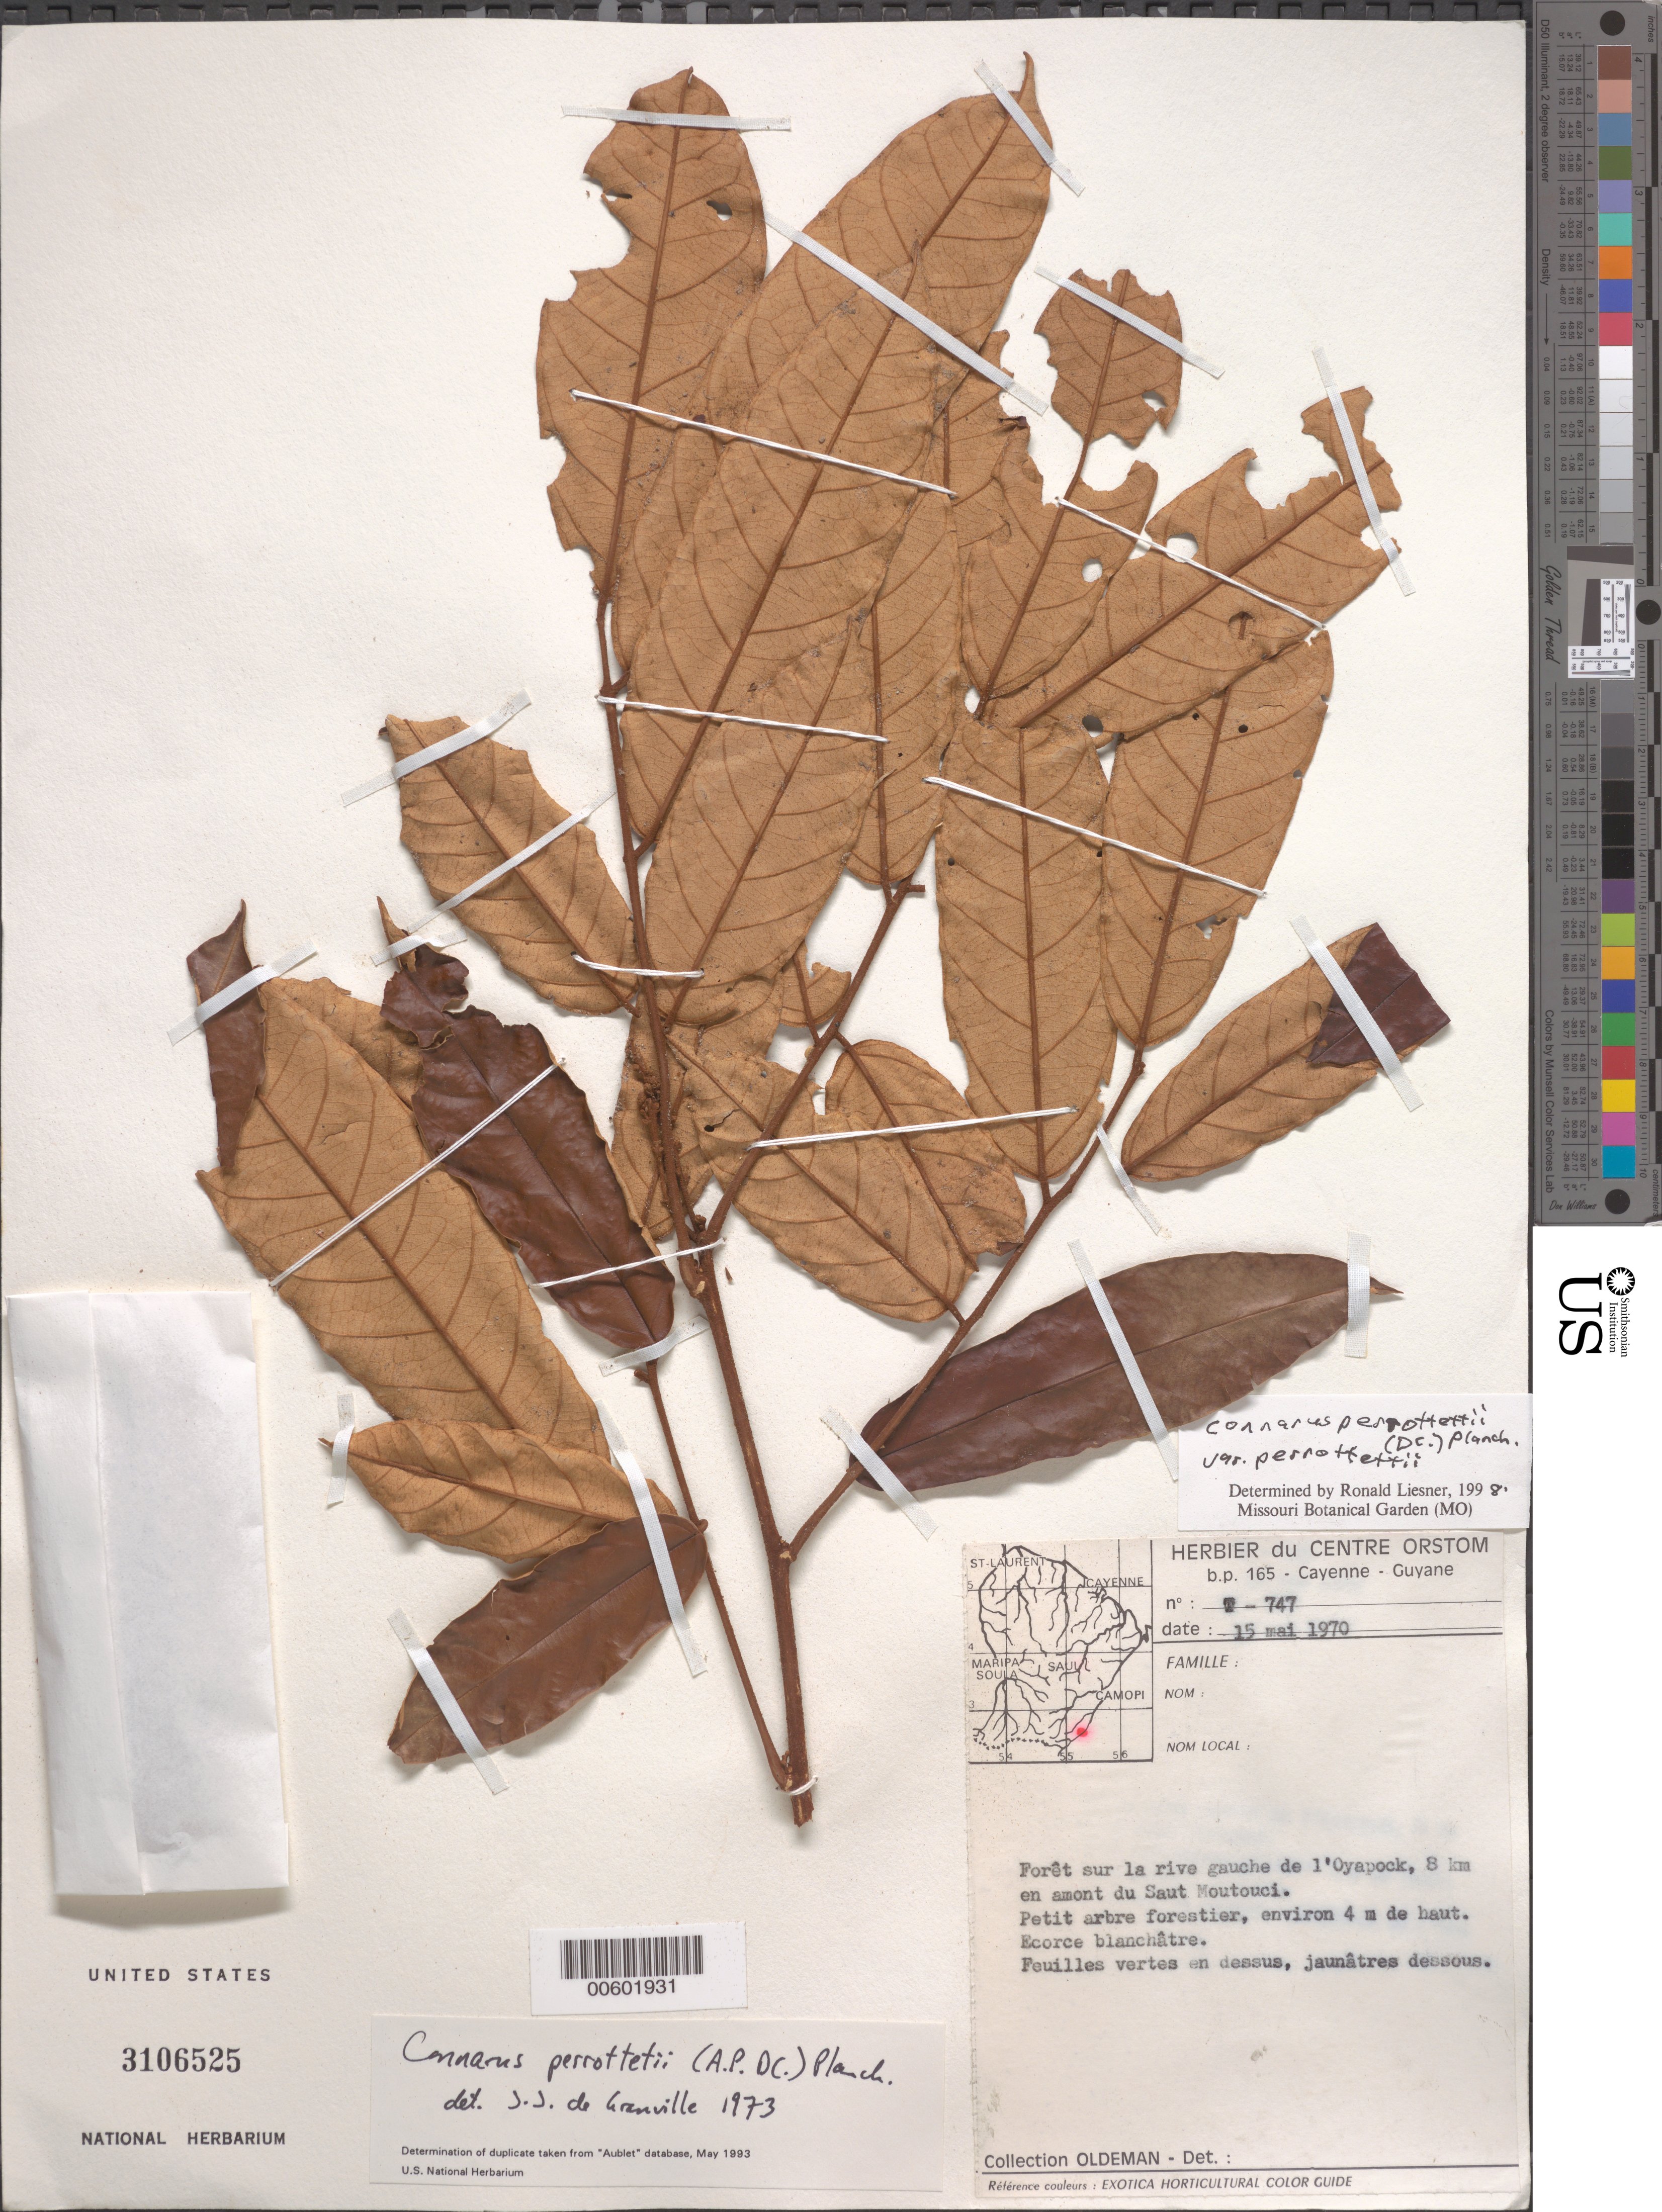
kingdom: Plantae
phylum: Tracheophyta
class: Magnoliopsida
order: Oxalidales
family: Connaraceae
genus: Connarus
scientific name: Connarus perrottetii var. perrottetii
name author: (DC.) Planch.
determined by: Liesner, R. L.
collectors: R. Oldeman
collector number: T 747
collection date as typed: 15-May-70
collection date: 1970-05-15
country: French Guiana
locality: Oyapock, 8 km en amont du Saut Moutouci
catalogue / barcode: US 3106525